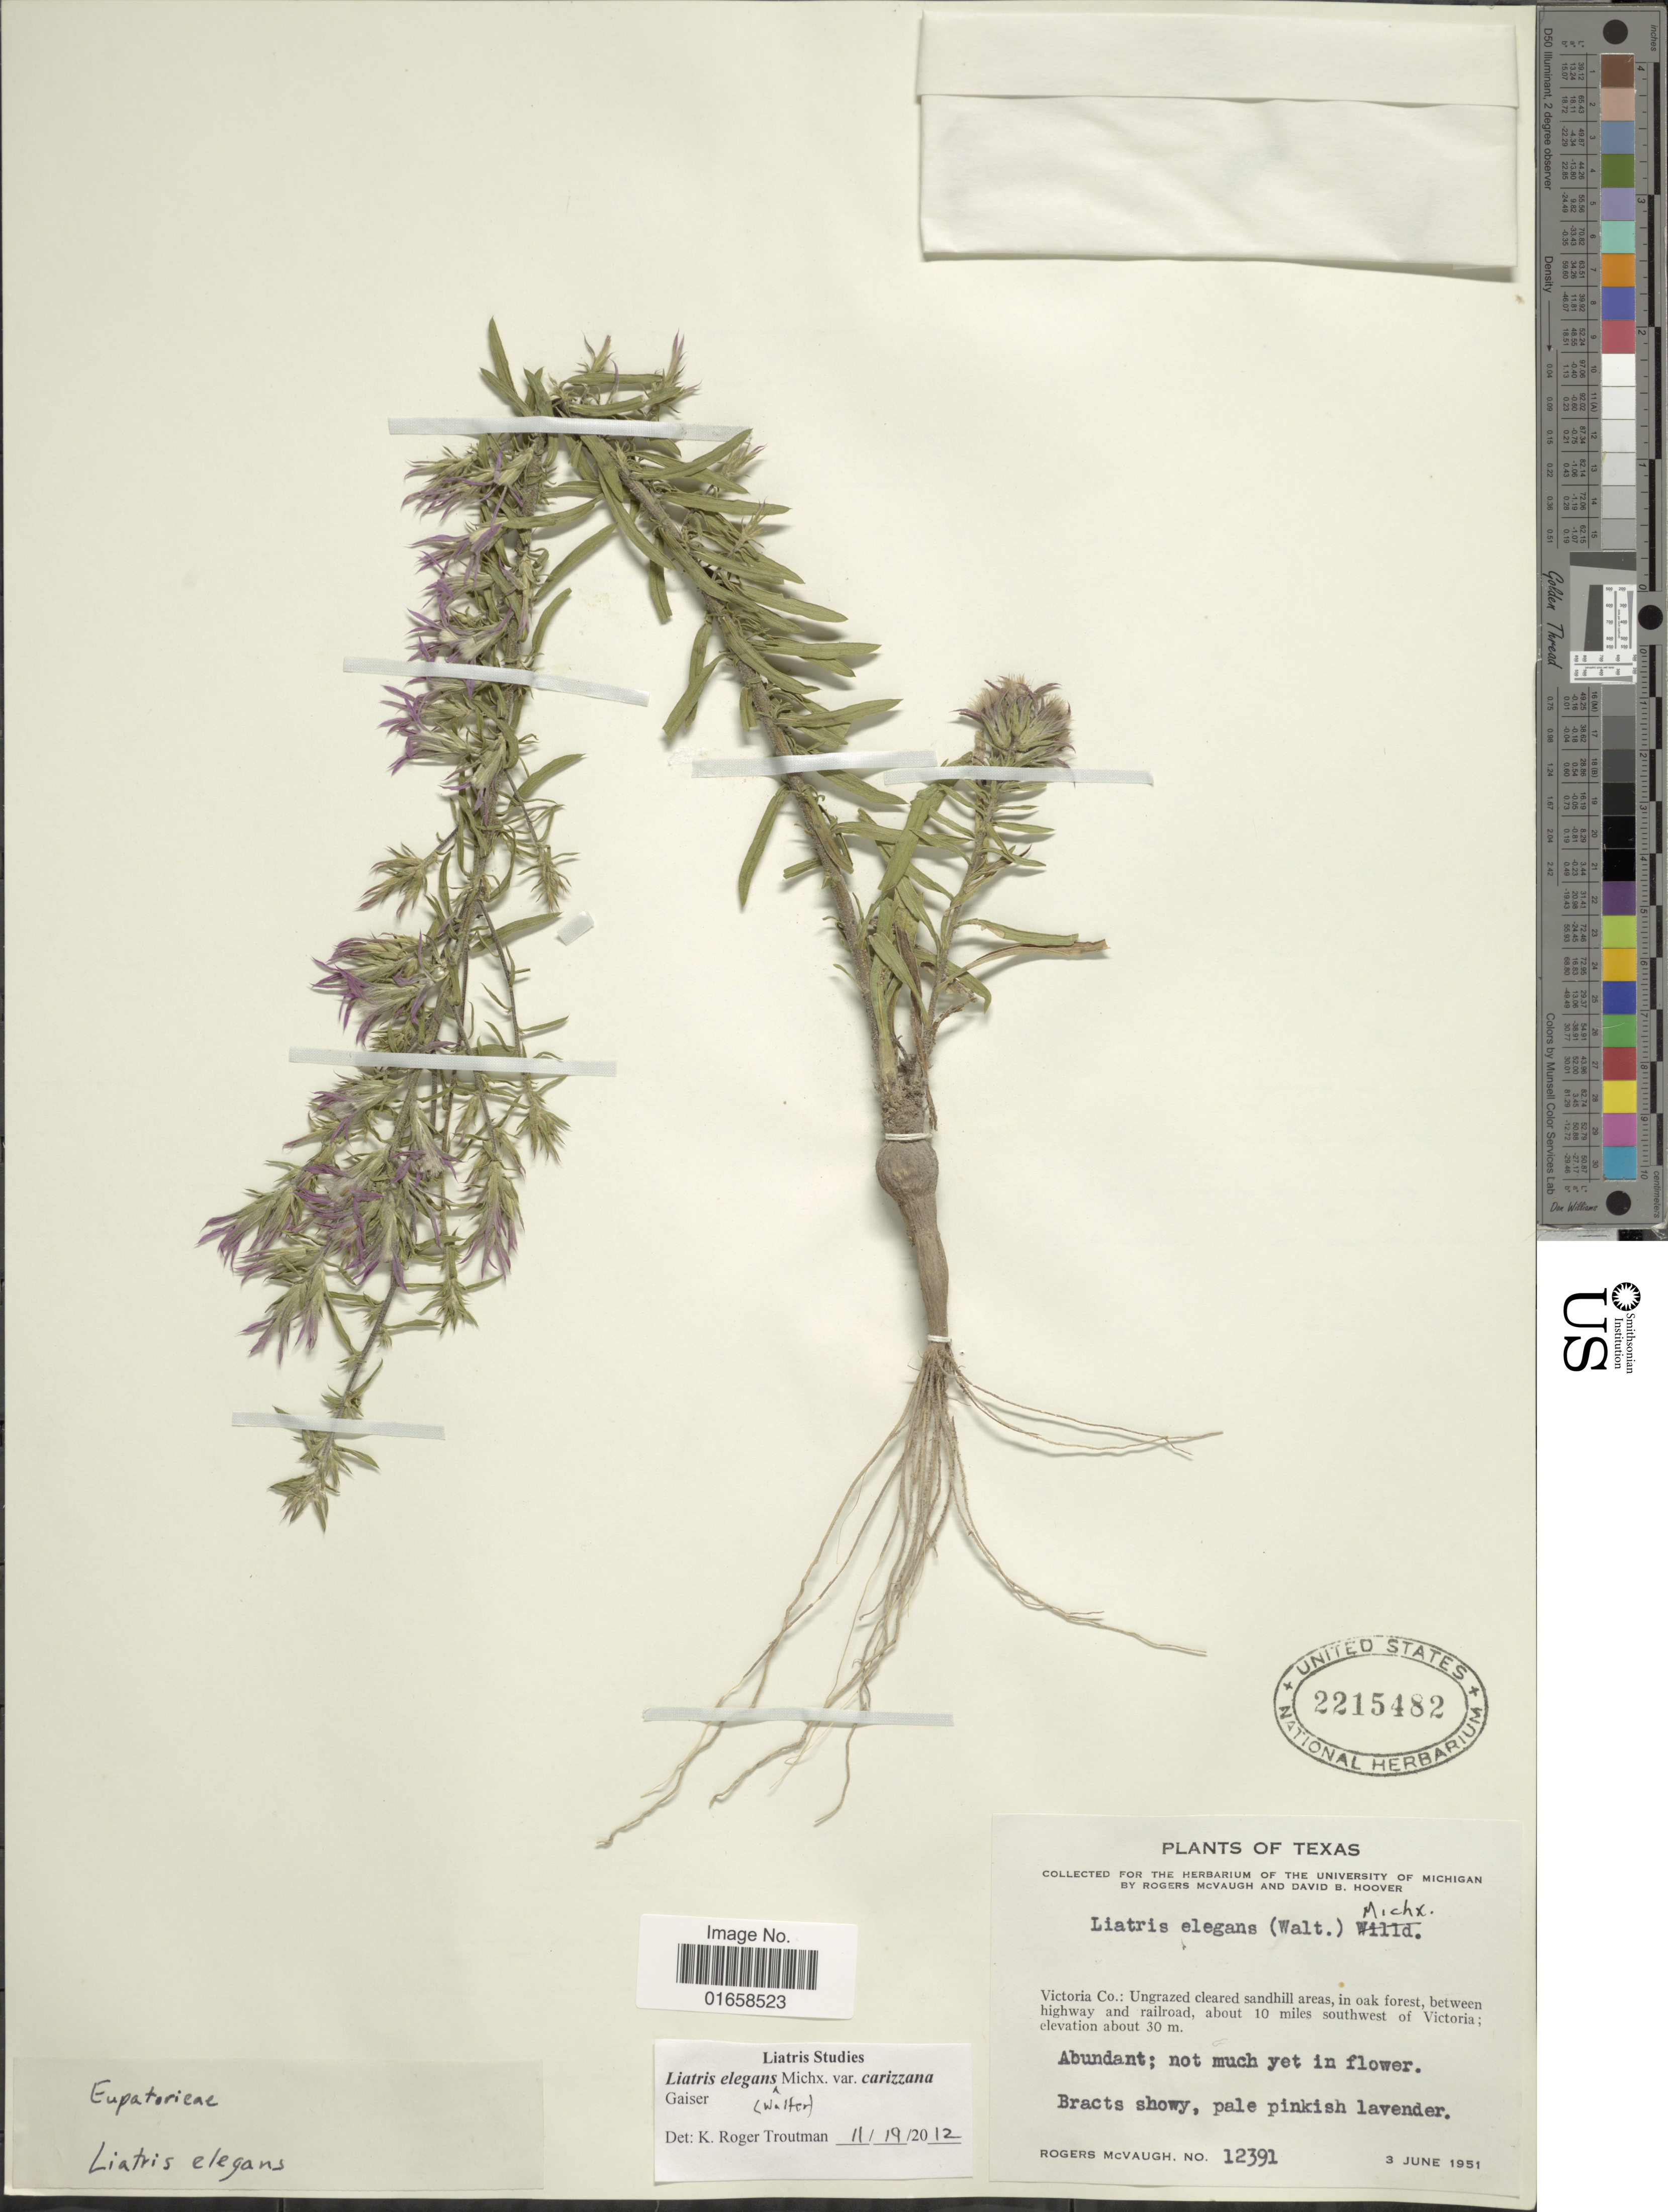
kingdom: Plantae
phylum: Tracheophyta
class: Magnoliopsida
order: Asterales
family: Asteraceae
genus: Liatris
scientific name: Liatris elegans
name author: (Walter) Michx.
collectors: R. McVaugh & D. B. Hoover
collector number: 12391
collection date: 1961-06-03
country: United States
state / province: Texas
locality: Victoria Co.: Ungrazed cleared sandhill area, in oak forest, between highway and railroad, about 10 miles southwest of Victoria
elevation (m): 30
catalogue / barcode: US 2215482